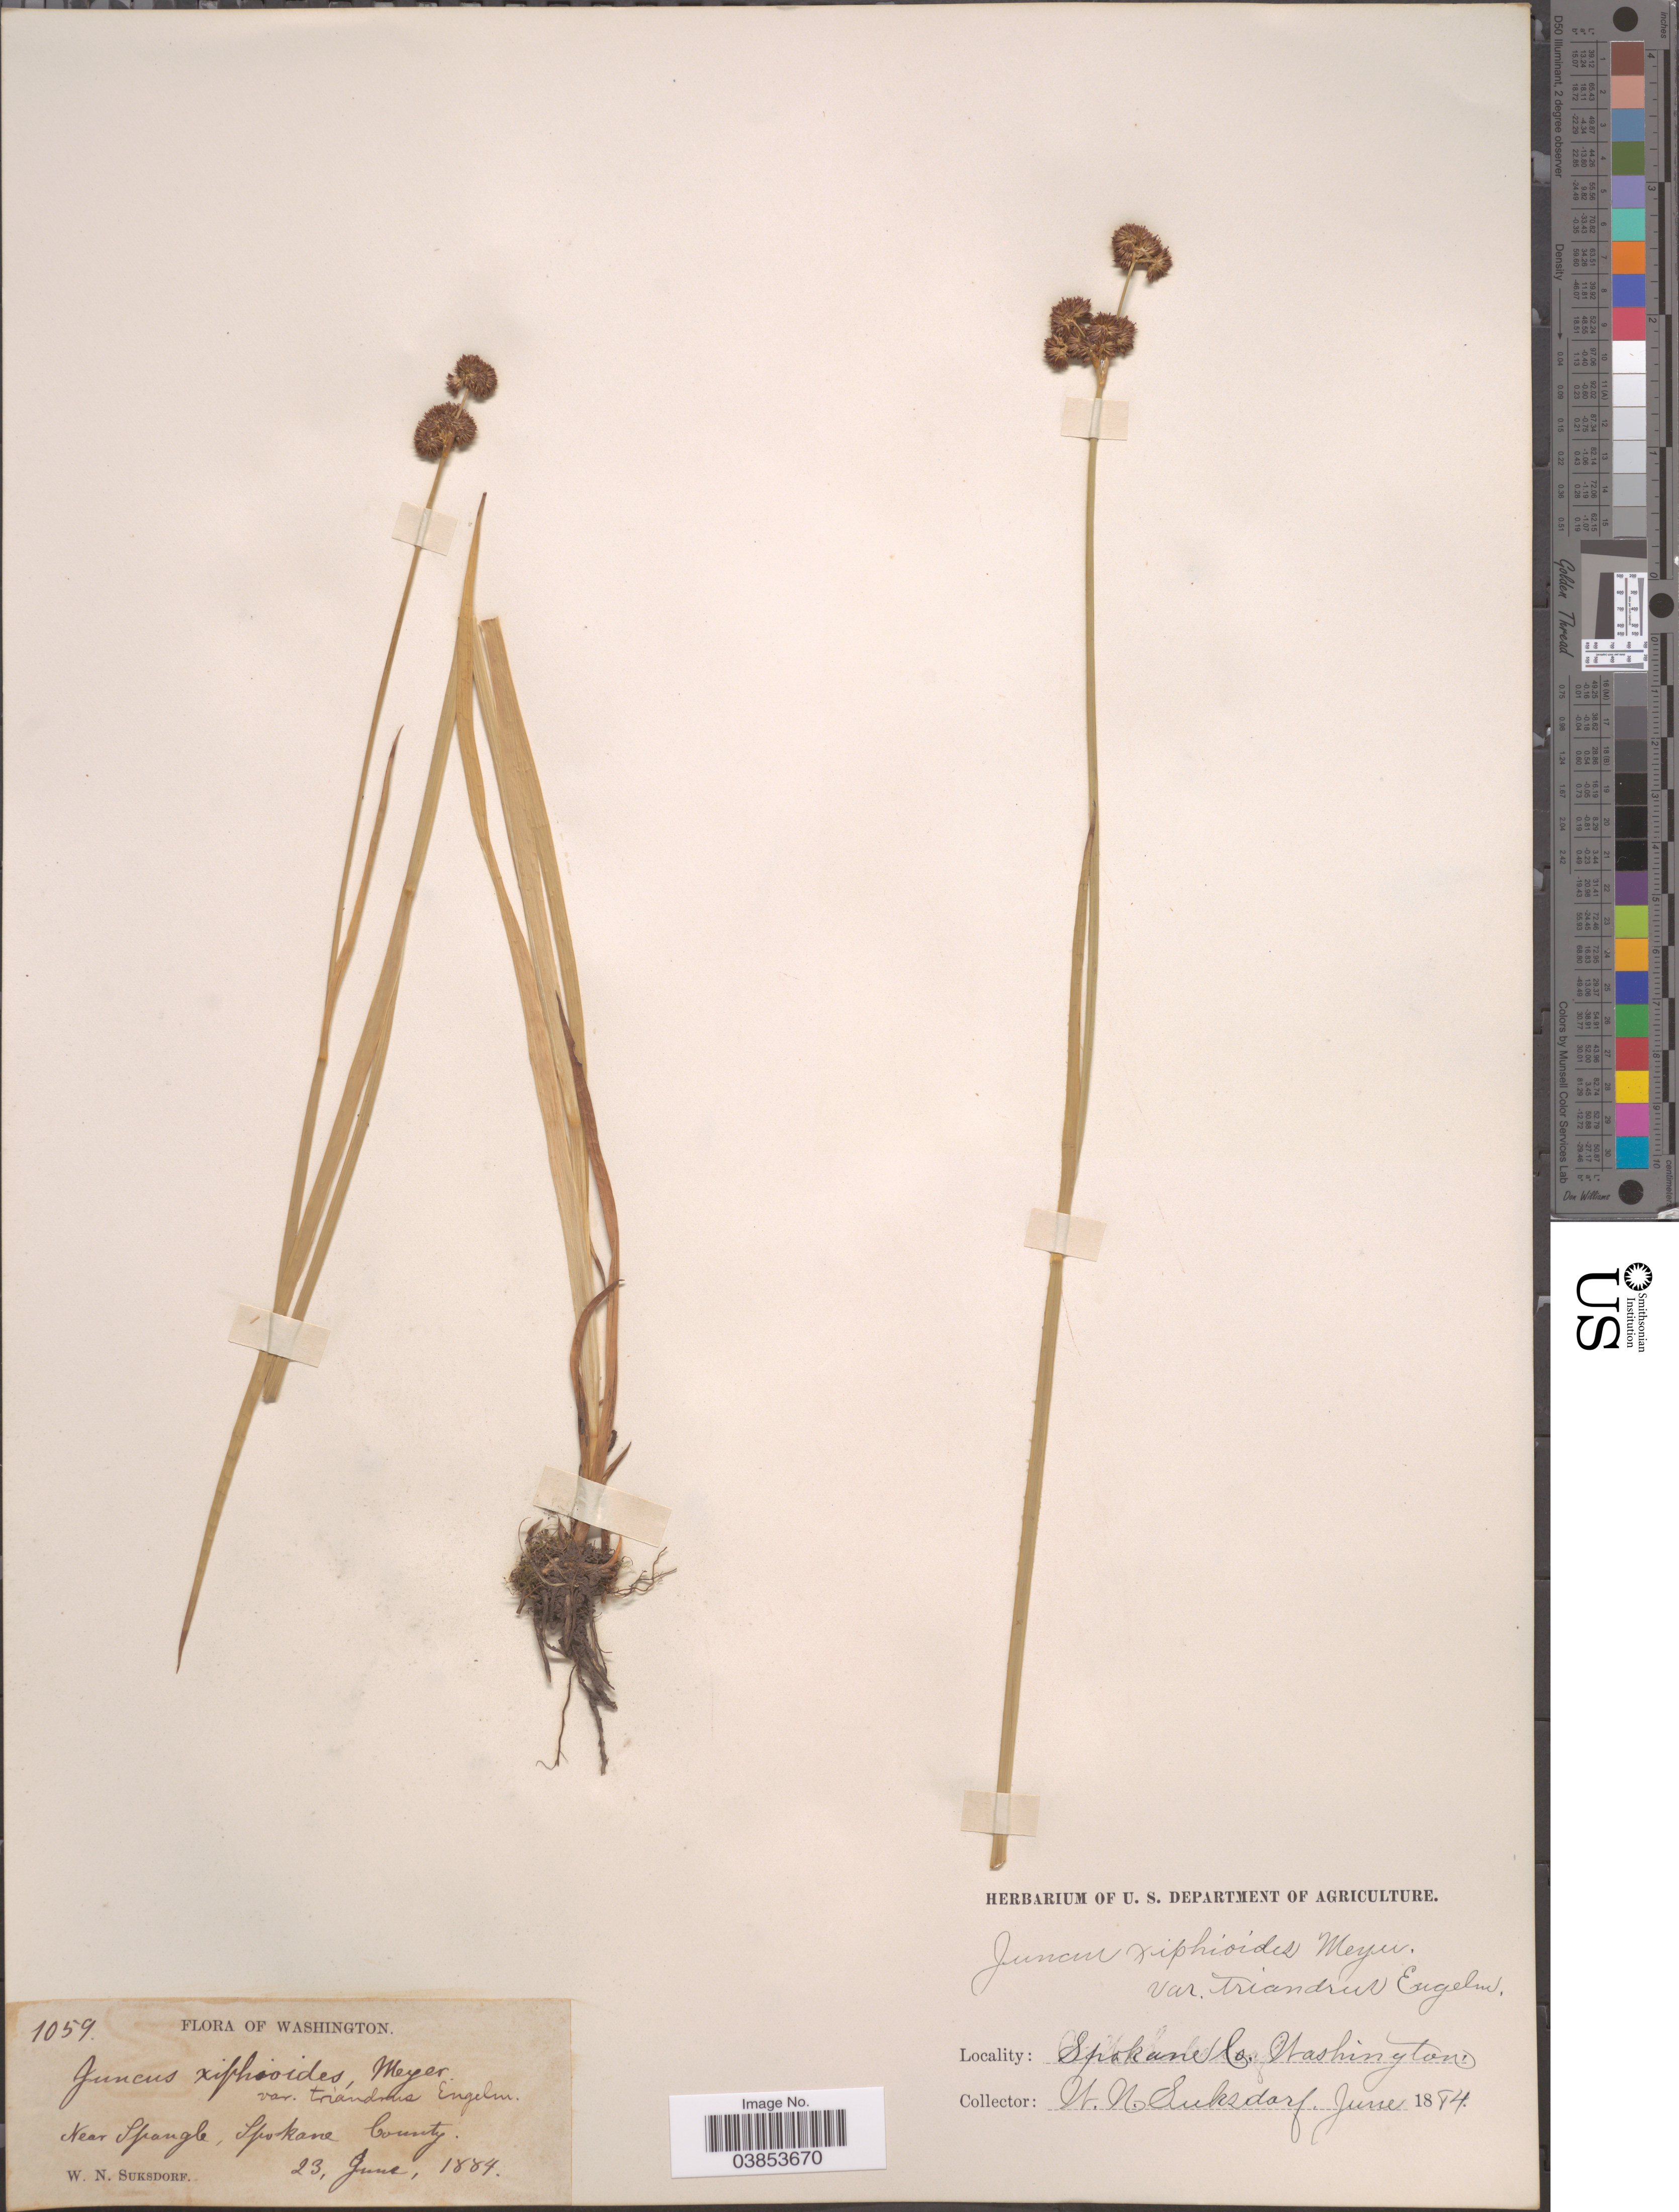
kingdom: Plantae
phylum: Tracheophyta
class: Liliopsida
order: Poales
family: Juncaceae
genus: Juncus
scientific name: Juncus ensifolius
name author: Wikstr.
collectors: W. N. Suksdorf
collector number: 1059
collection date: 1884-06-23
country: United States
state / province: Washington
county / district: Spokane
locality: Near Spangle, Spokane County.